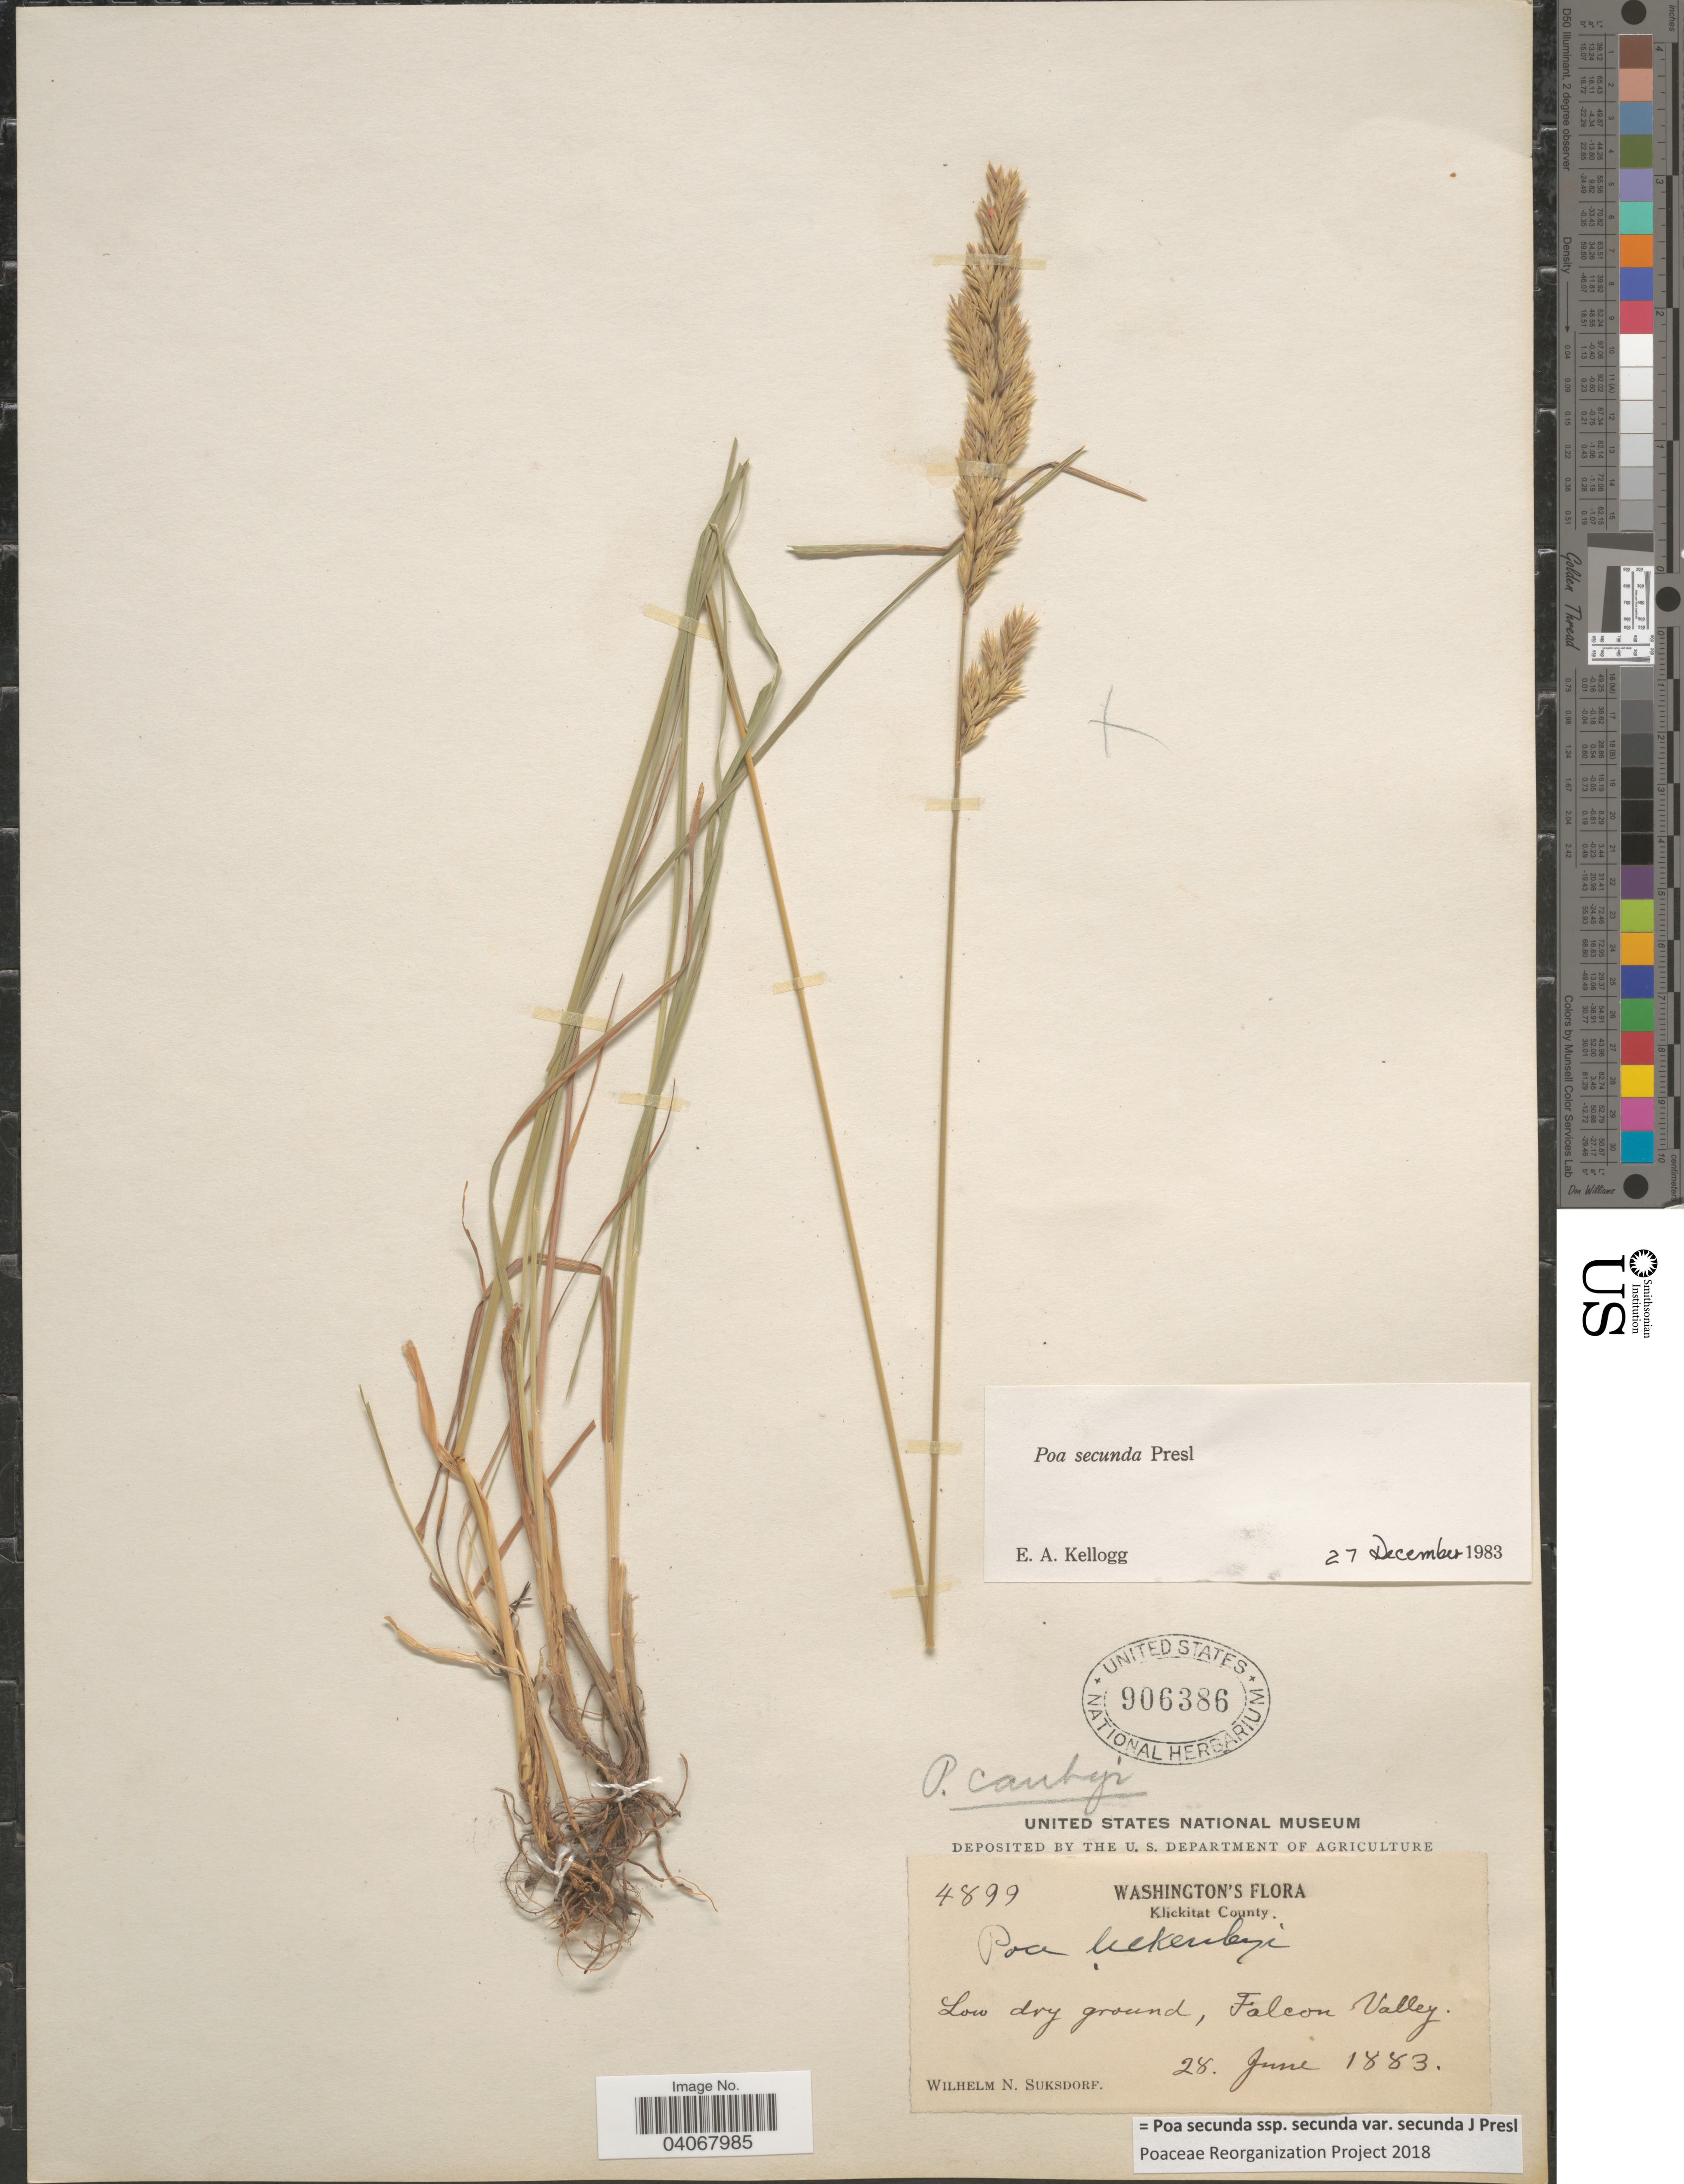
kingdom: Plantae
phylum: Tracheophyta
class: Liliopsida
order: Poales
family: Poaceae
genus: Poa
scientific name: Poa secunda subsp. secunda var. secunda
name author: J. Presl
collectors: W. N. Suksdorf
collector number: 4899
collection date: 1883-06-28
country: United States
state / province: Washington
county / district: Klickitat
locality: Klickitat County. Low dry ground, Falcon Valley.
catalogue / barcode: US 906386